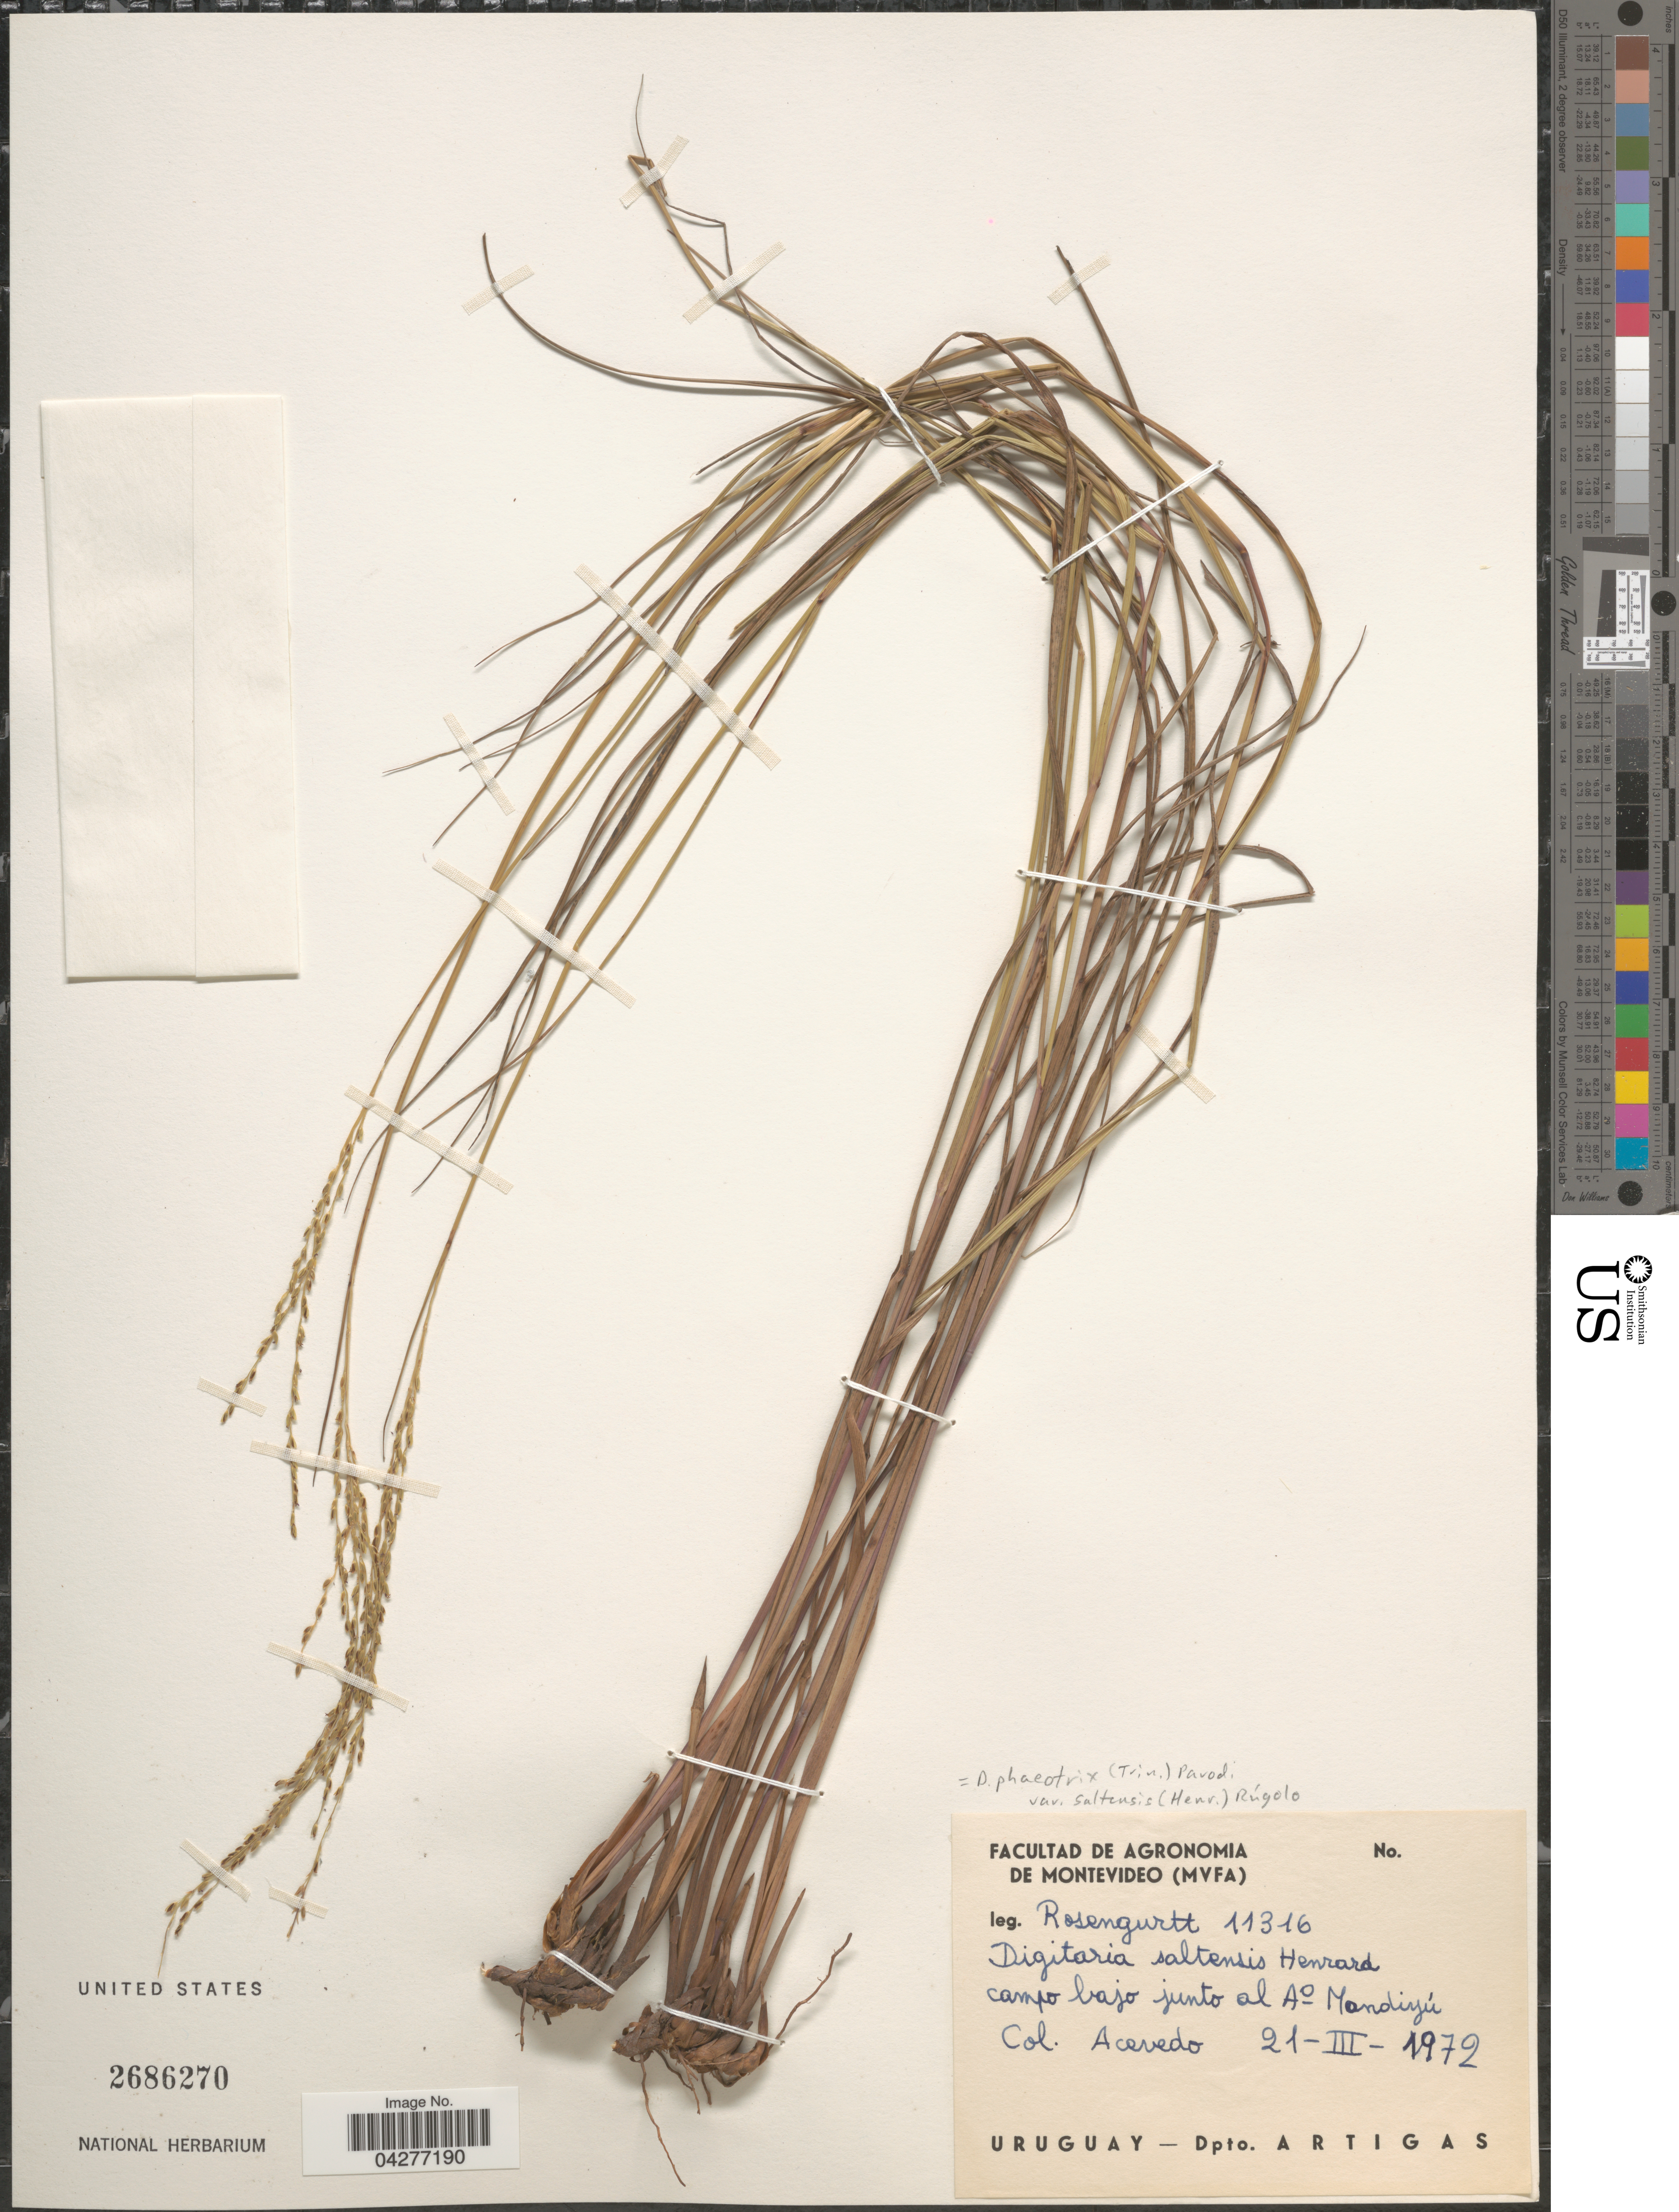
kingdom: Plantae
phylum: Tracheophyta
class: Liliopsida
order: Poales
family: Poaceae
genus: Digitaria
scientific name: Digitaria phaeothrix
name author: (Trin.) Parodi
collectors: Rosengurtt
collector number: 11316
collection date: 1972-03-21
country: Uruguay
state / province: Artigas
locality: Campo bajo junto al Ao Mandiyú Col. Acevedo. Dpto. Artigas.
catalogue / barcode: US 2686270